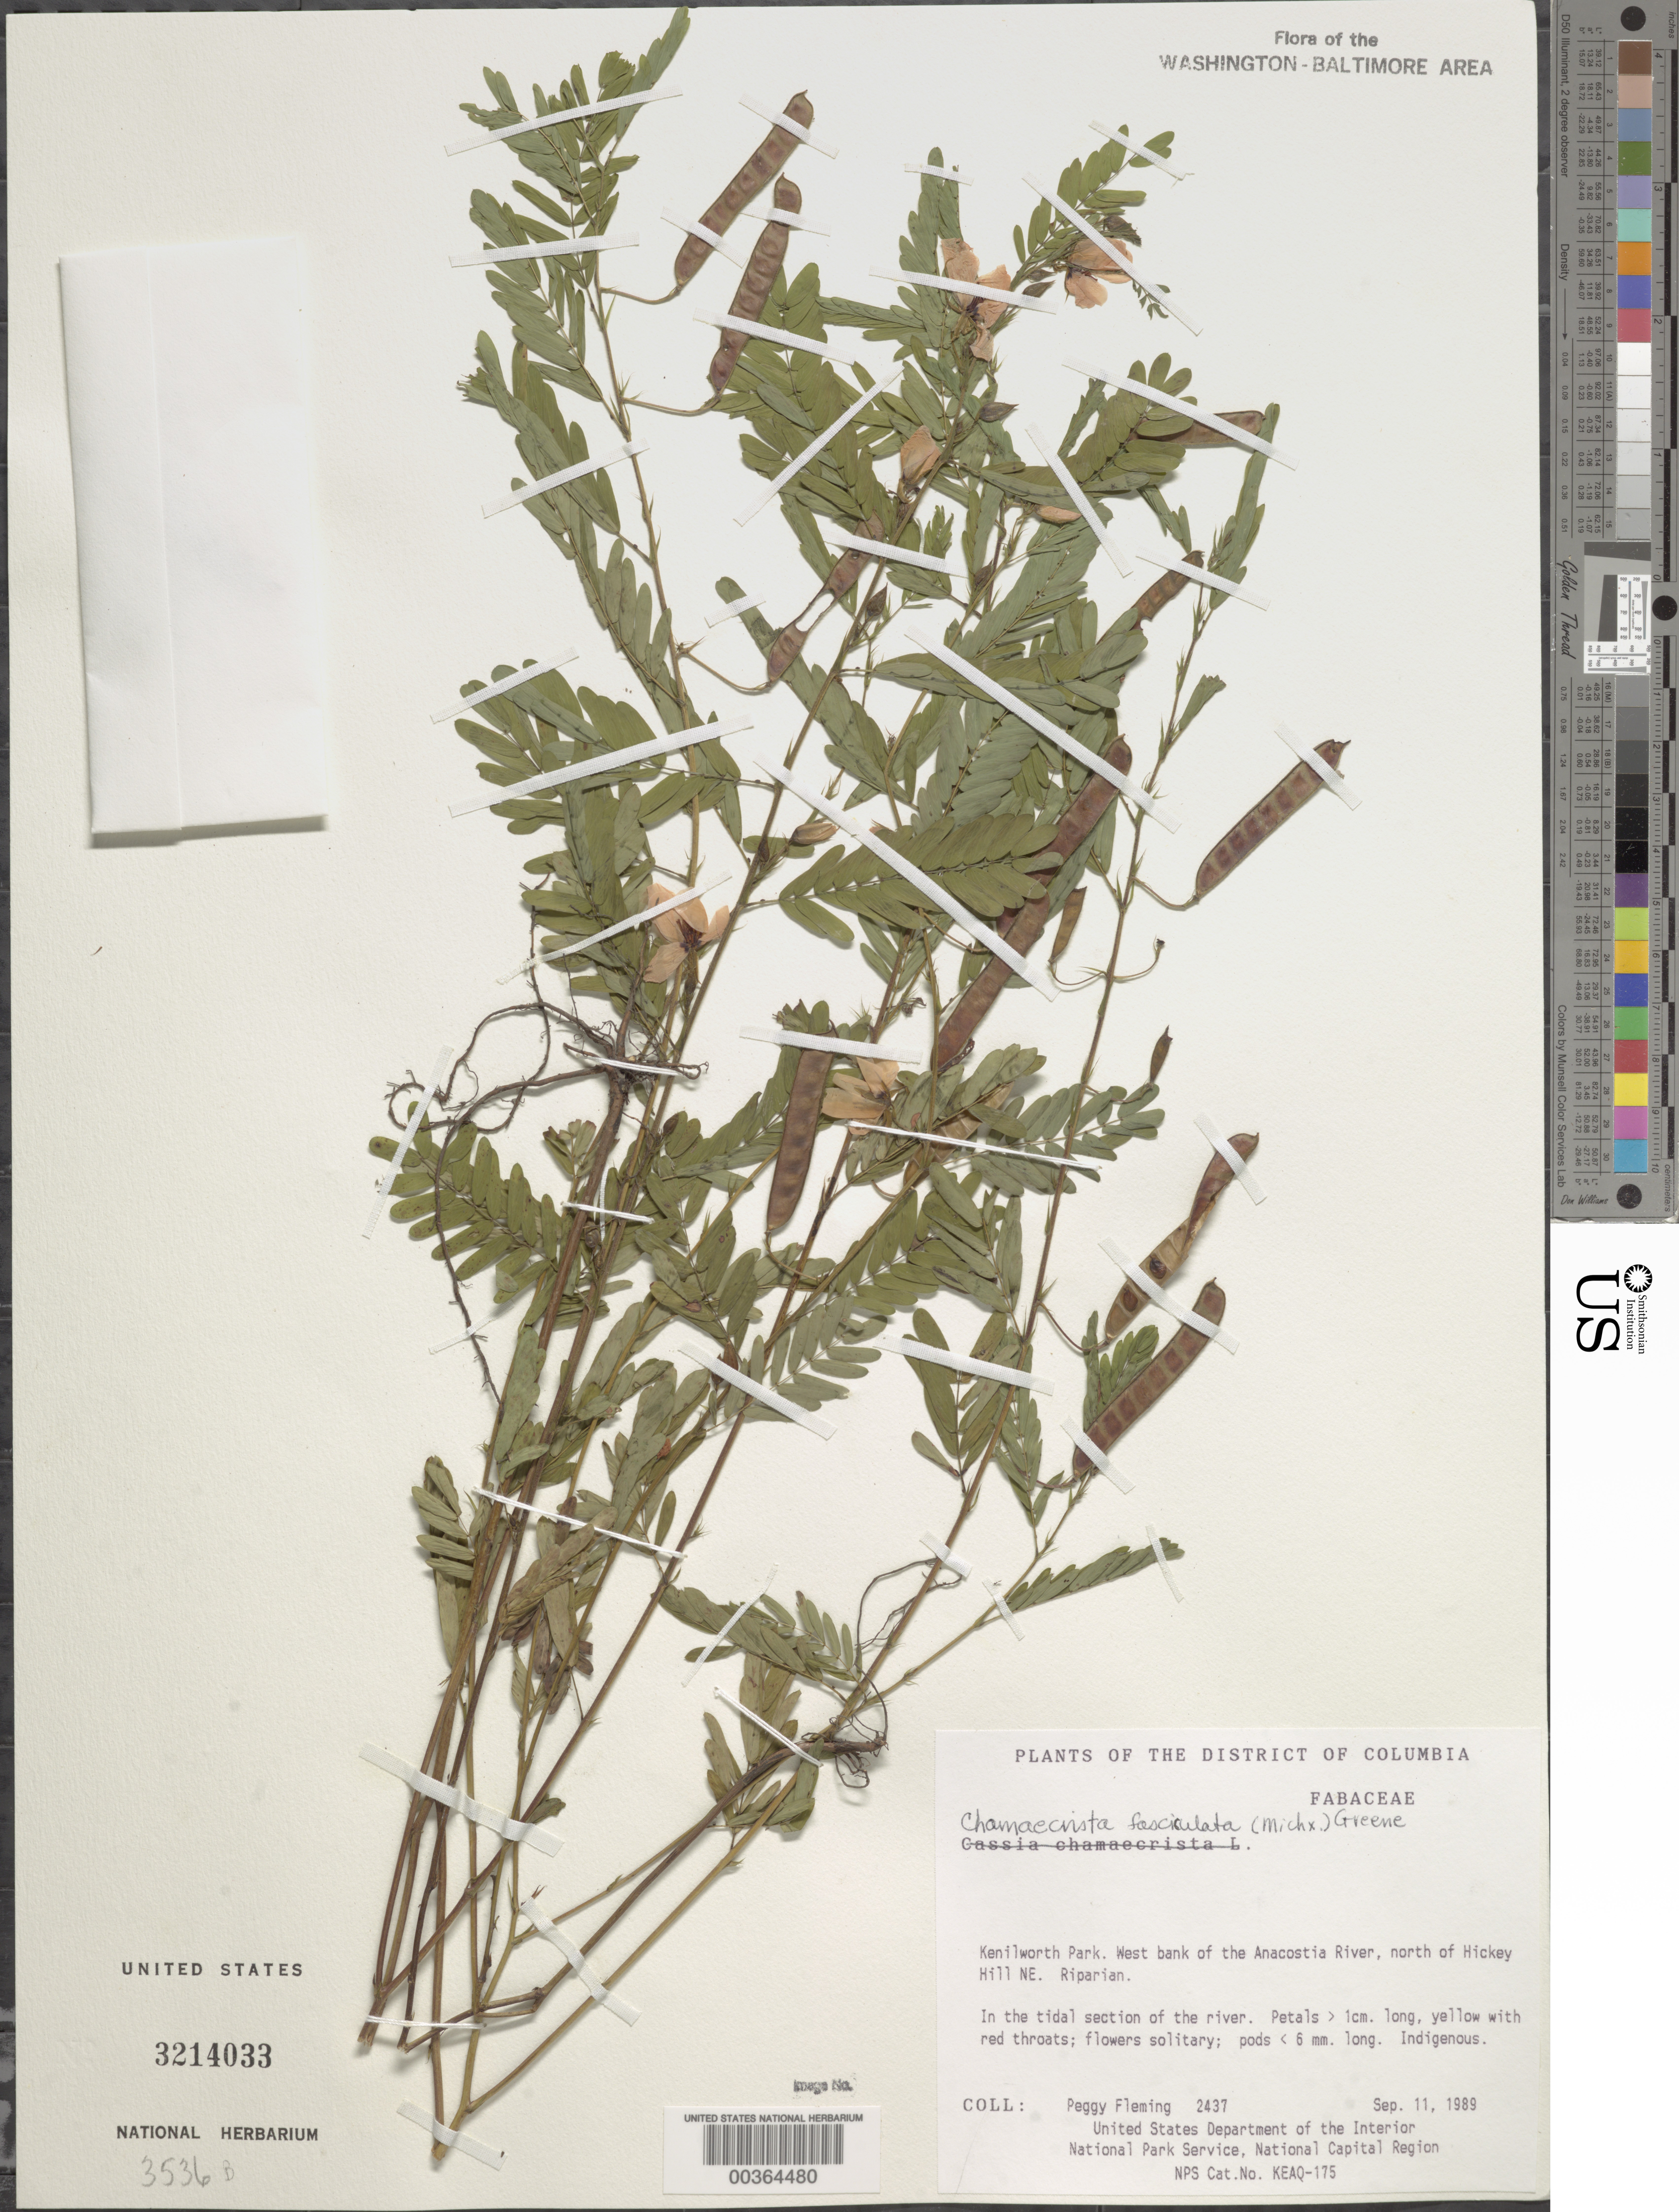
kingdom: Plantae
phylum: Tracheophyta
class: Magnoliopsida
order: Fabales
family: Fabaceae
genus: Chamaecrista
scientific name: Chamaecrista fasciculata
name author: (Michx.) Greene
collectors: P. Fleming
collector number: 2437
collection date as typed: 11 Sep 1989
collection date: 1989-09-11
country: United States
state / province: District of Columbia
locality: Kenilworth Park, W bank of Anacostia River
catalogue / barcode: US 3214033